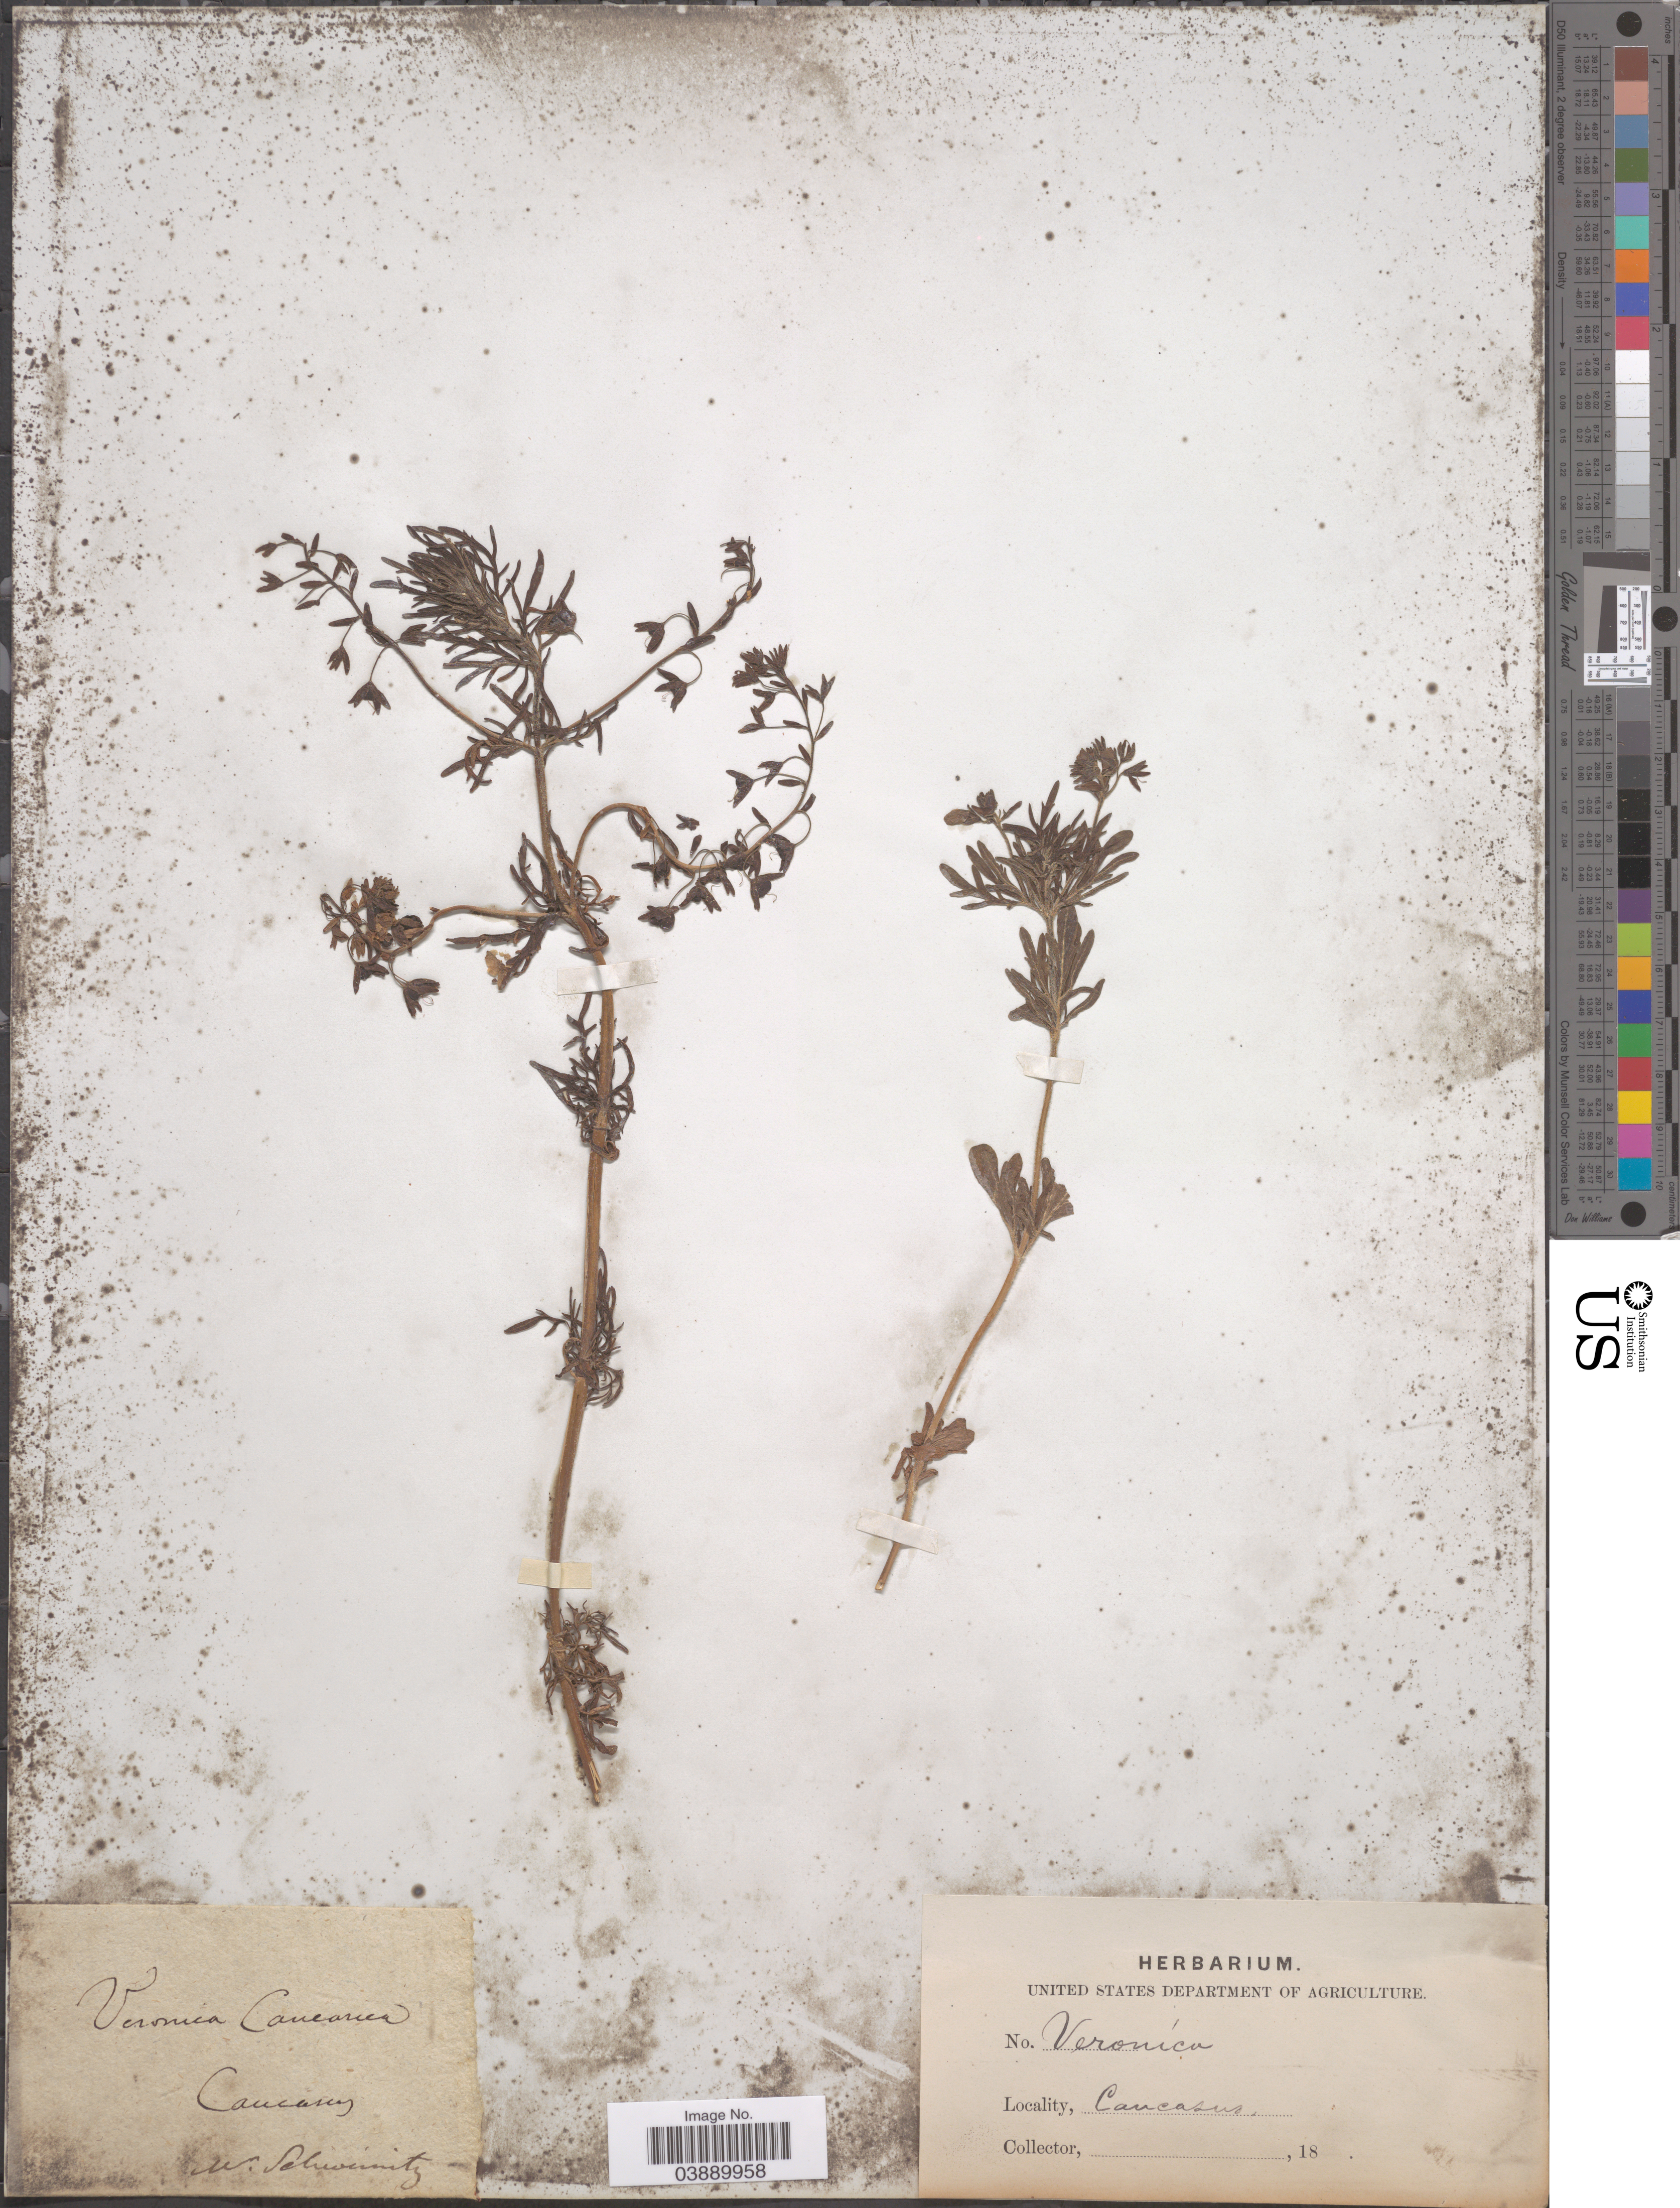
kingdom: Plantae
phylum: Tracheophyta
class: Magnoliopsida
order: Lamiales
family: Plantaginaceae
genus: Veronica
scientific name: Veronica caucasica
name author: M. Bieb.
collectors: W. Schwimitz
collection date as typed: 18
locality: Caucasus.